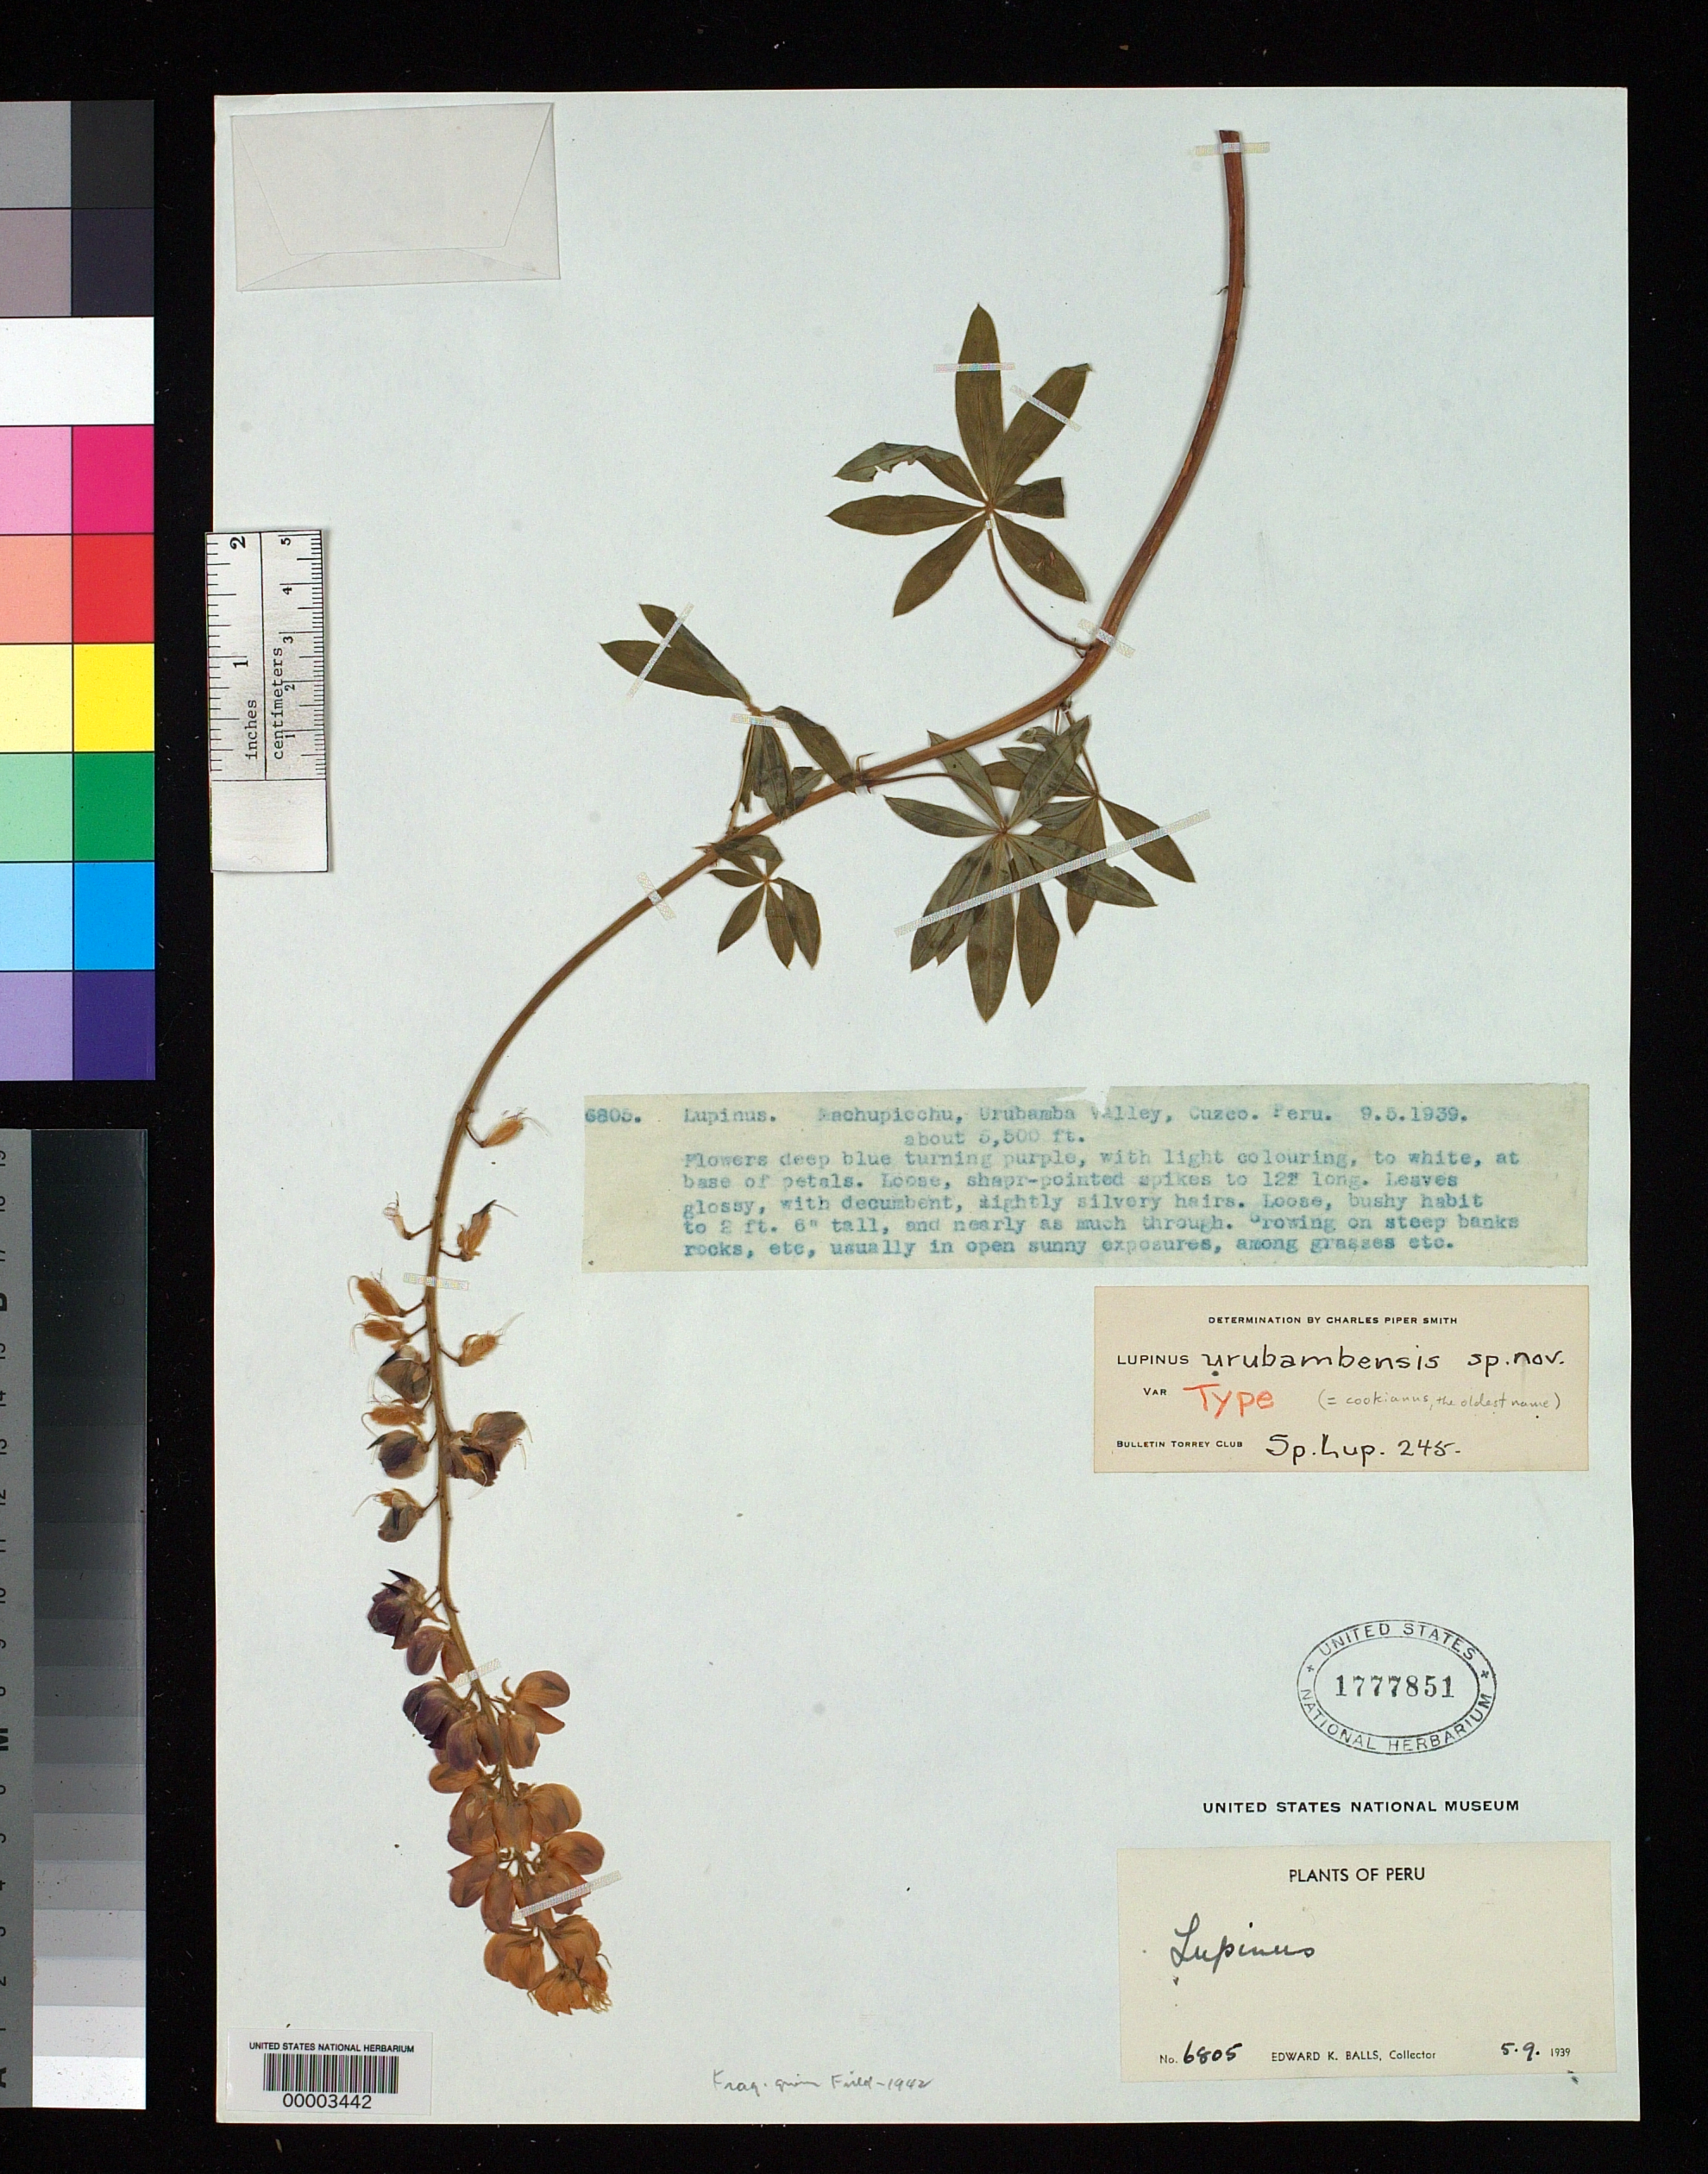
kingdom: Plantae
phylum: Tracheophyta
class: Magnoliopsida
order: Fabales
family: Fabaceae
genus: Lupinus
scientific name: Lupinus urubambensis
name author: C.P. Sm.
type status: Holotype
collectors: E. K. Balls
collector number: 6805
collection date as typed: May 1939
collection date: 1939-05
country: Peru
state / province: Cusco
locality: Machu-Picchu, Urubamba Valley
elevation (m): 1676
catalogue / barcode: US 1777851